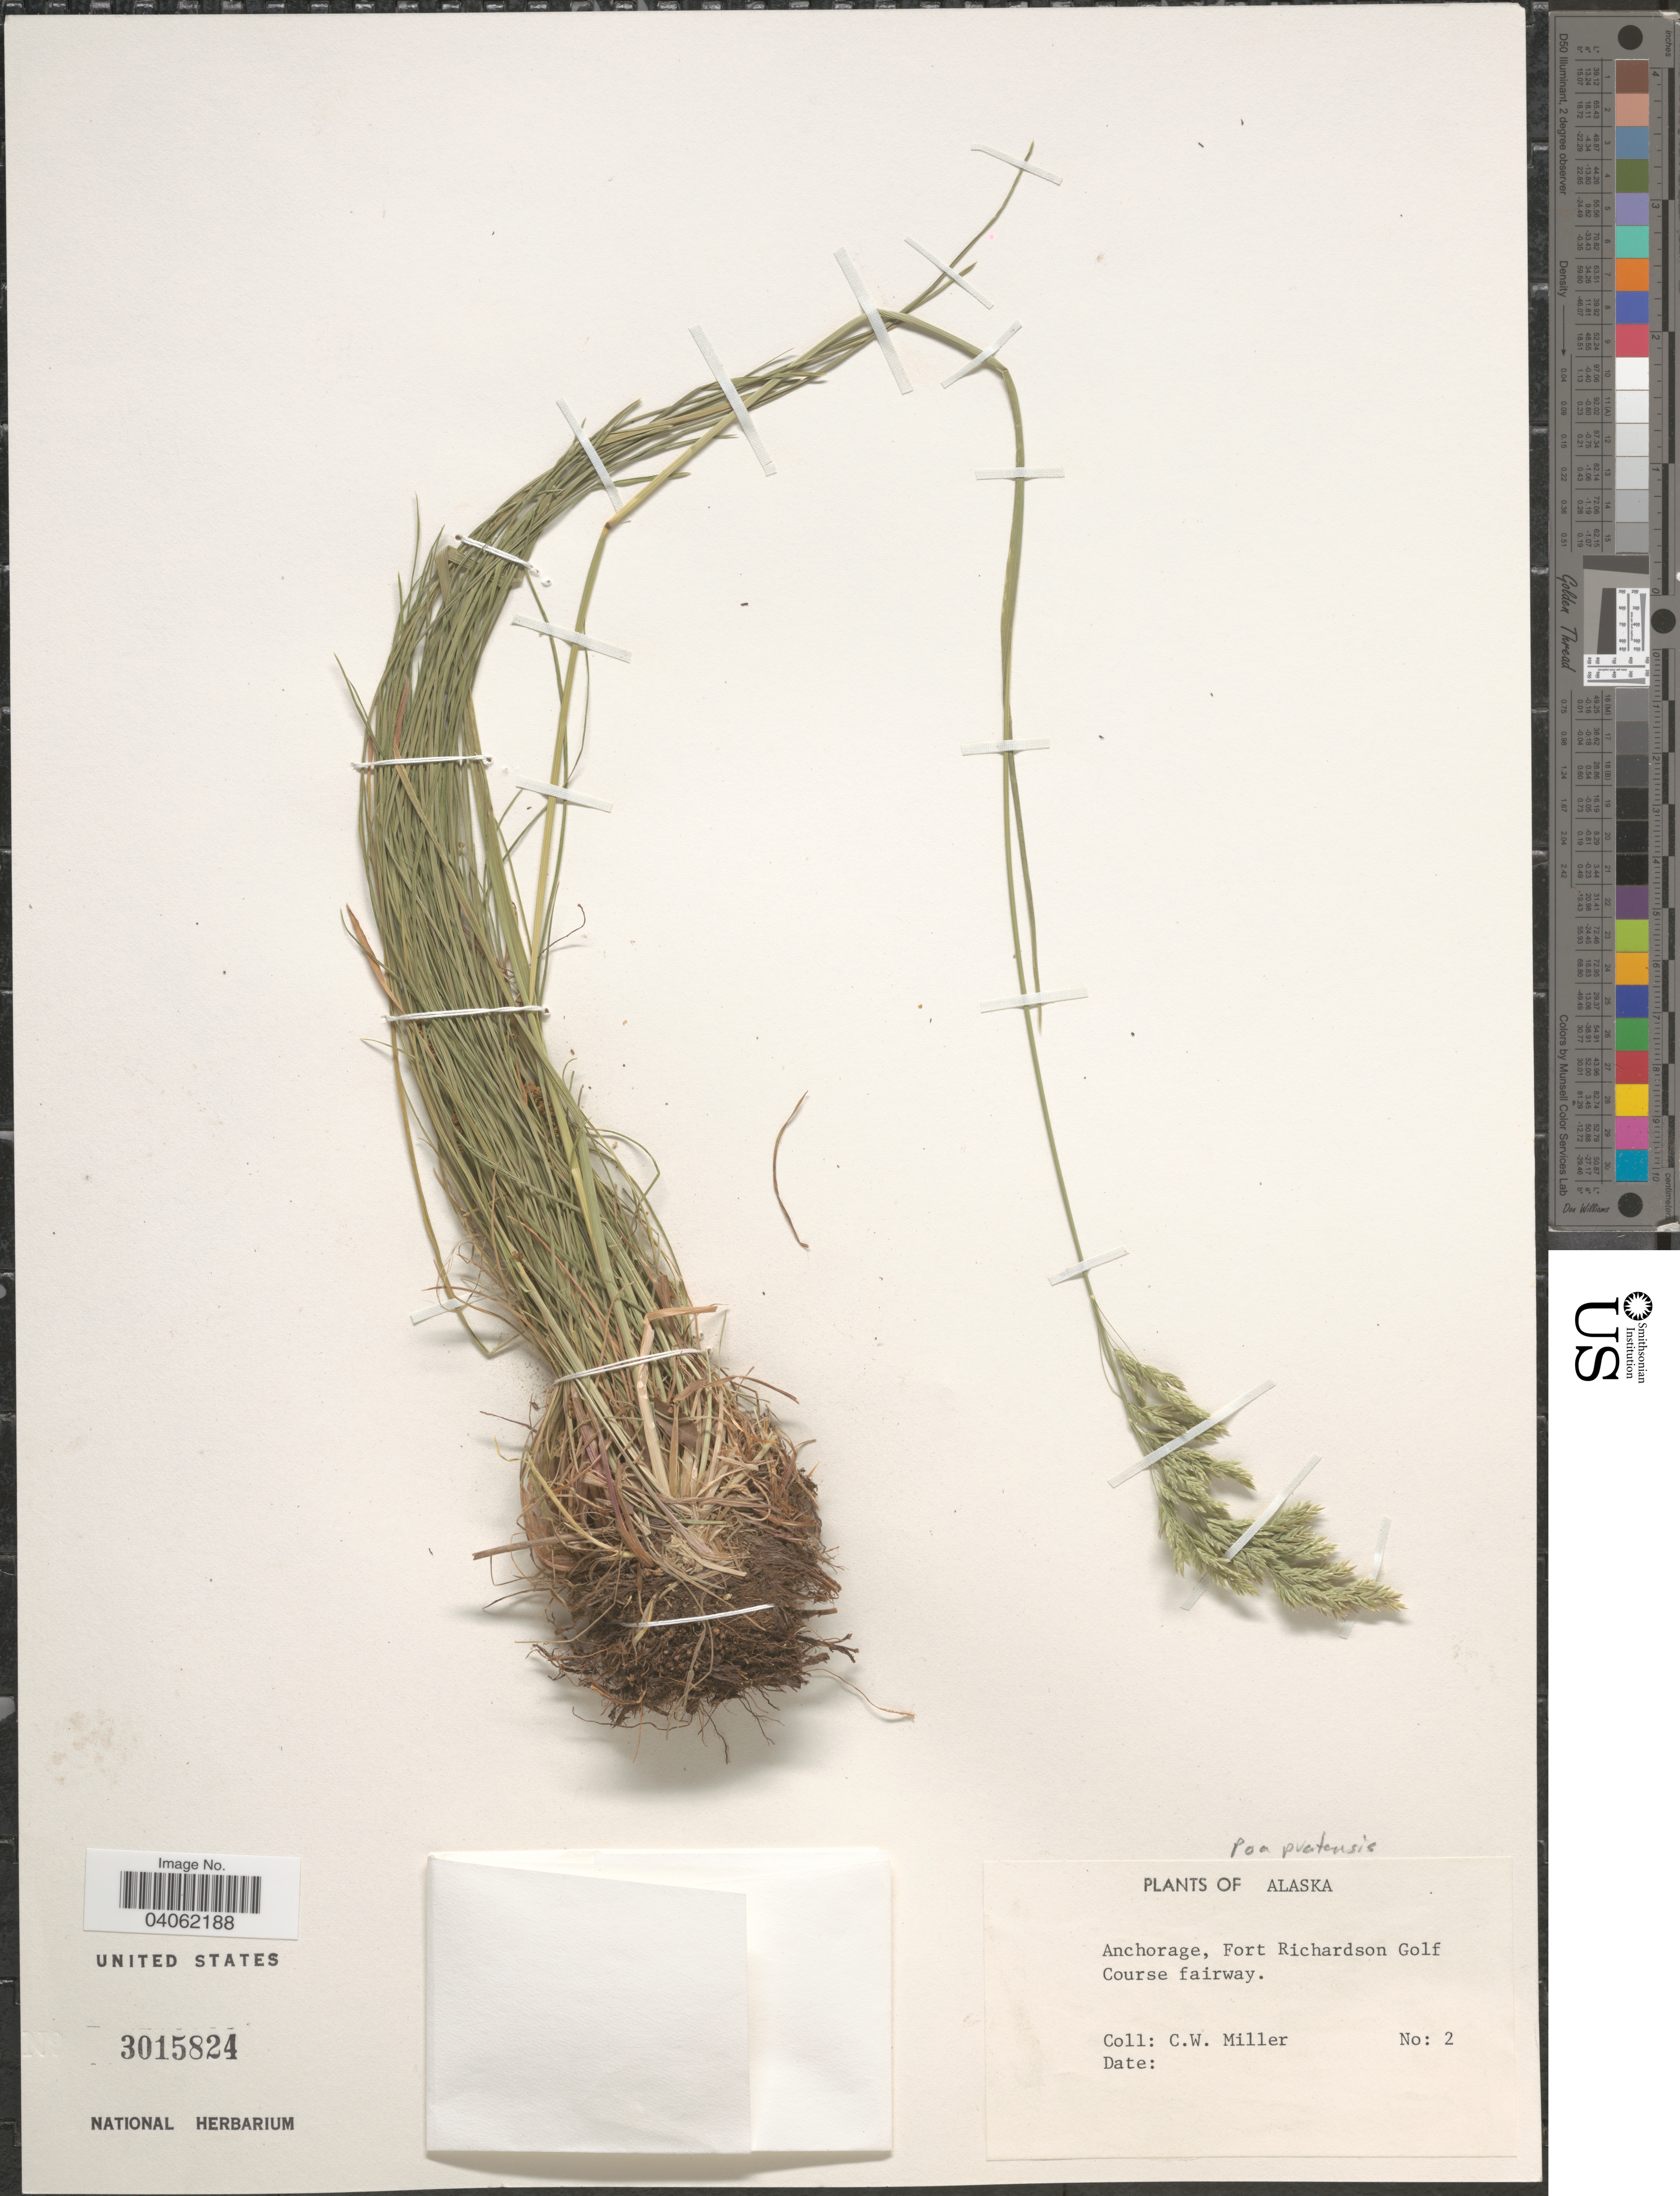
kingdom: Plantae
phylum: Tracheophyta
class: Liliopsida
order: Poales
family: Poaceae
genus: Poa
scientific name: Poa pratensis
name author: L.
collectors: C. Miller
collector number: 2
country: United States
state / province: Alaska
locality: Anchorage, Fort Richardson Golf Course fairway.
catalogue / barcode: US 3015824